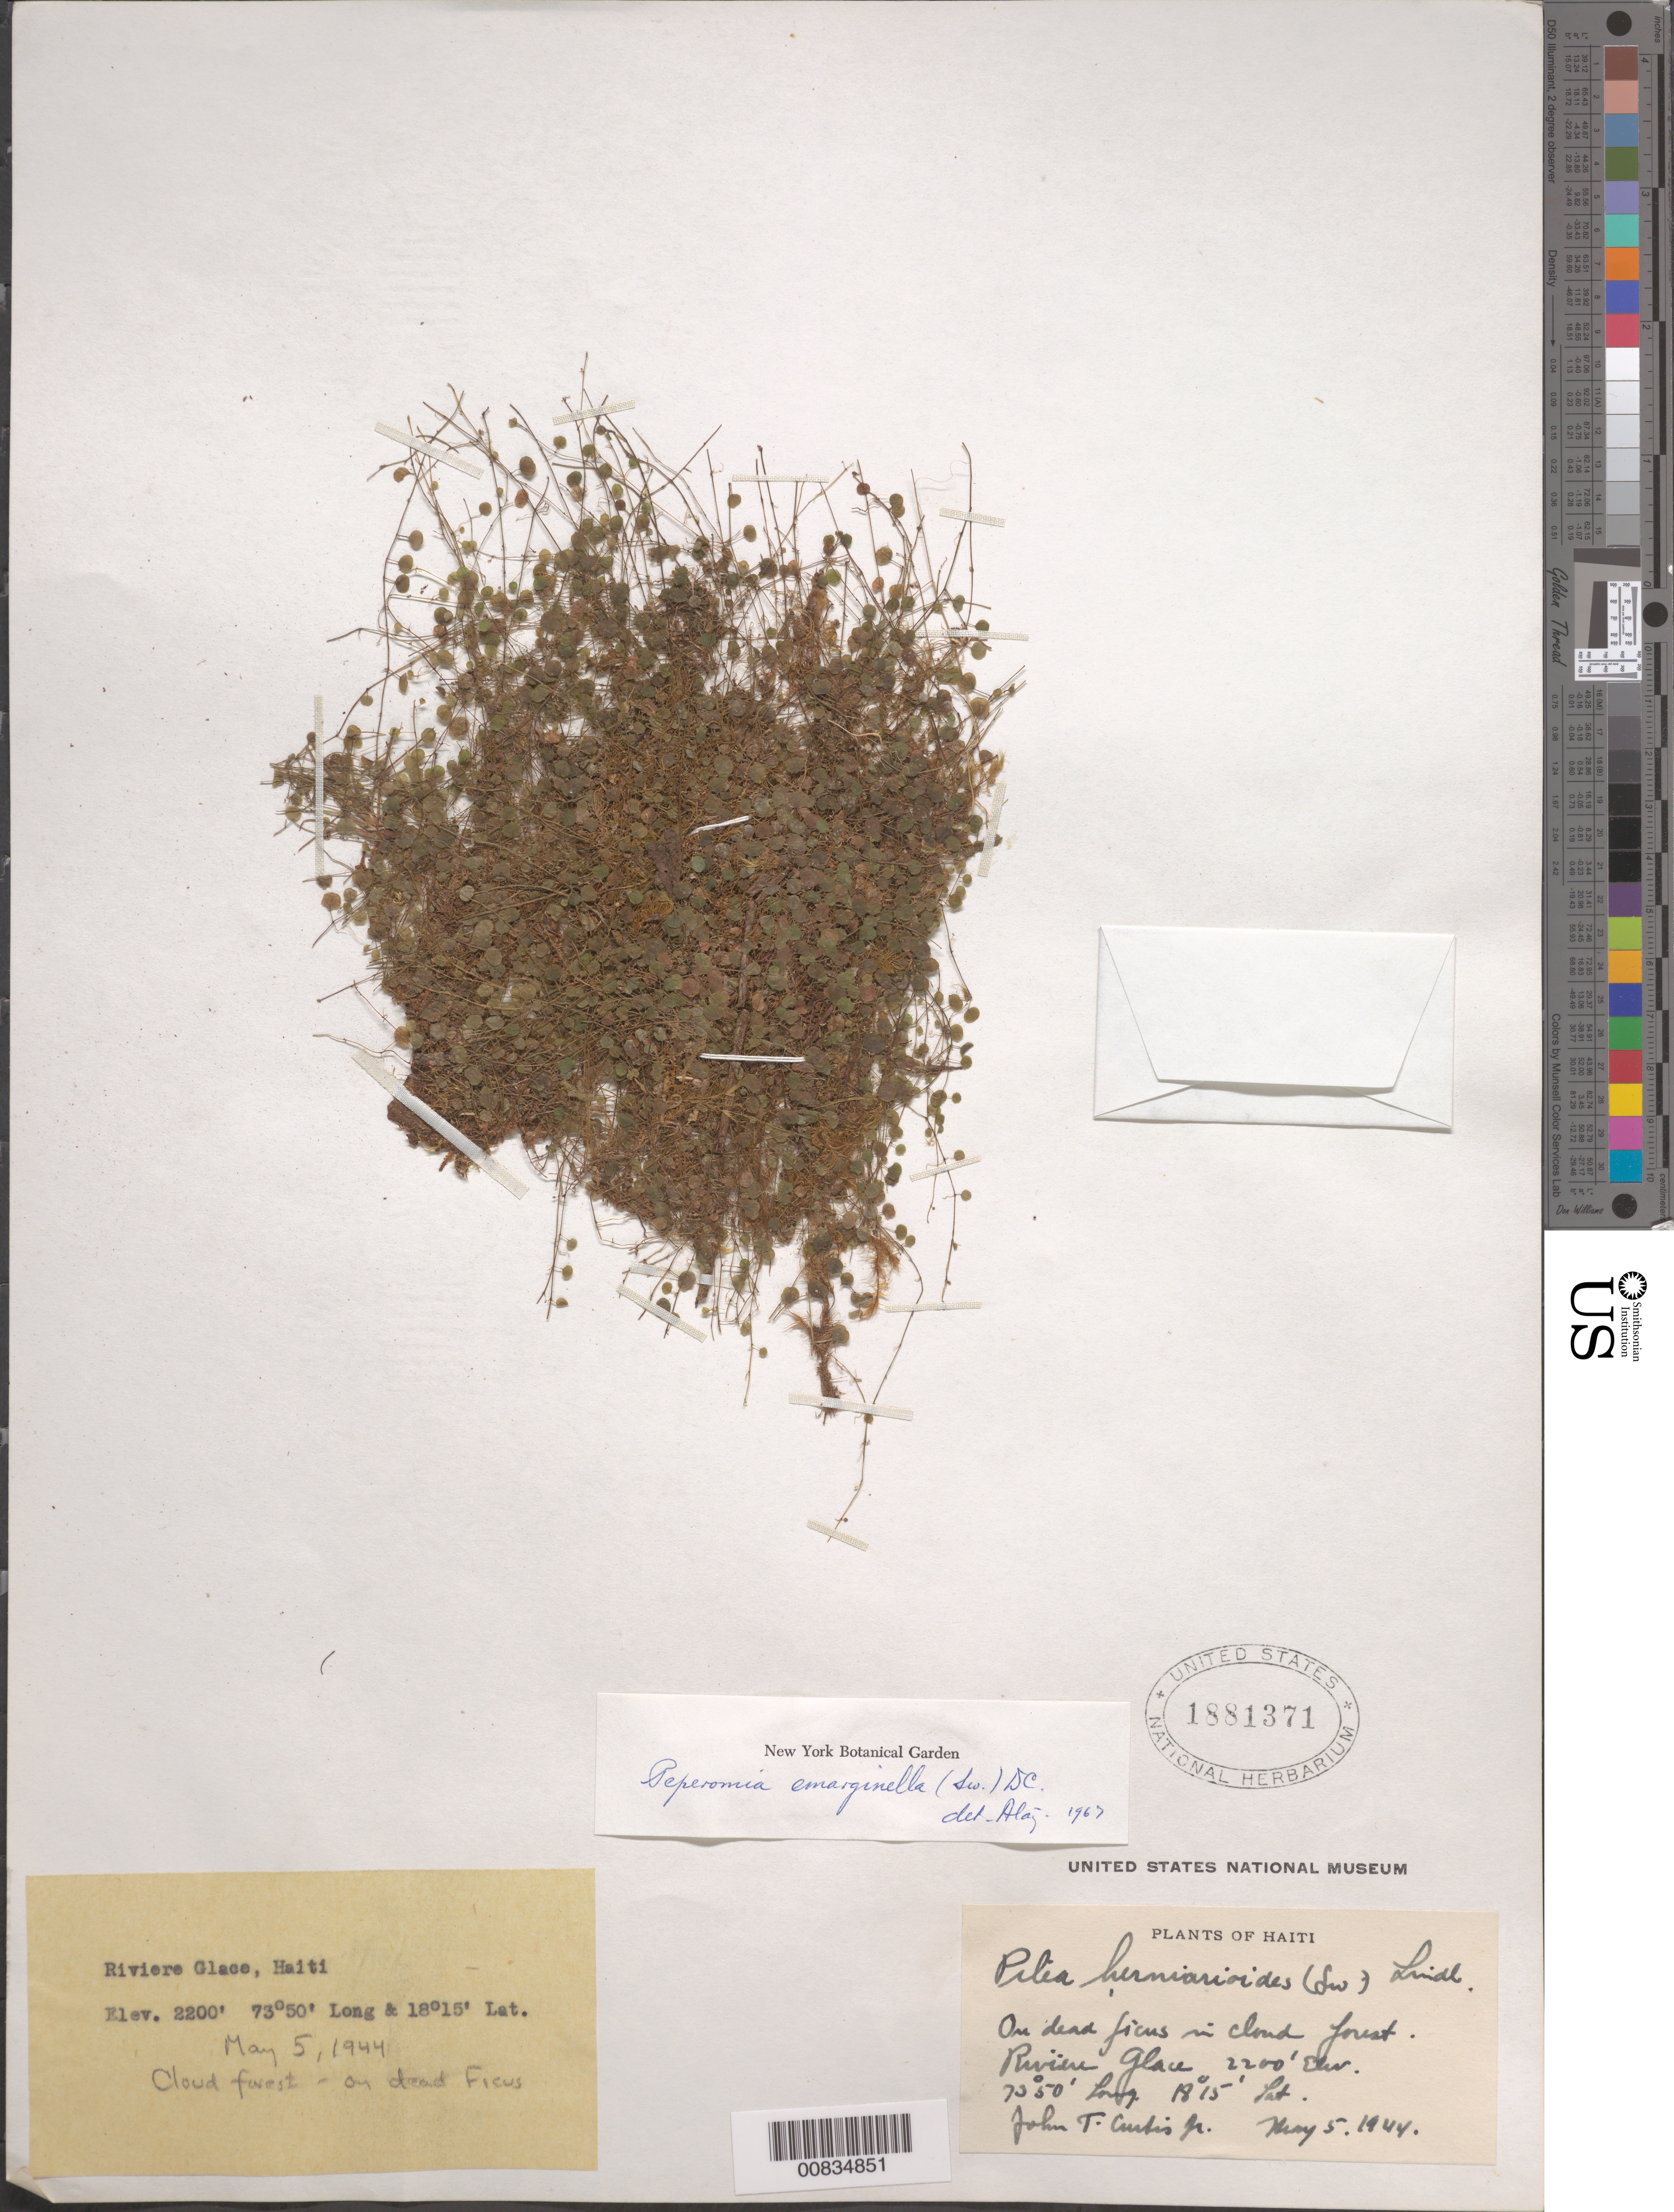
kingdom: Plantae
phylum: Tracheophyta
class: Magnoliopsida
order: Piperales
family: Piperaceae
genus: Peperomia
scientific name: Peperomia emarginella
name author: (Sw. ex Wikstr.) C. DC.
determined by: Liogier, Alain H.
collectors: J. Curtis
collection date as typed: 05 May 1944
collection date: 1944-05-05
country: Haiti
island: Hispaniola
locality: Riviére Glace.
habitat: On dead ficus in cloud forest.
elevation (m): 671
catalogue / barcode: US 1881371